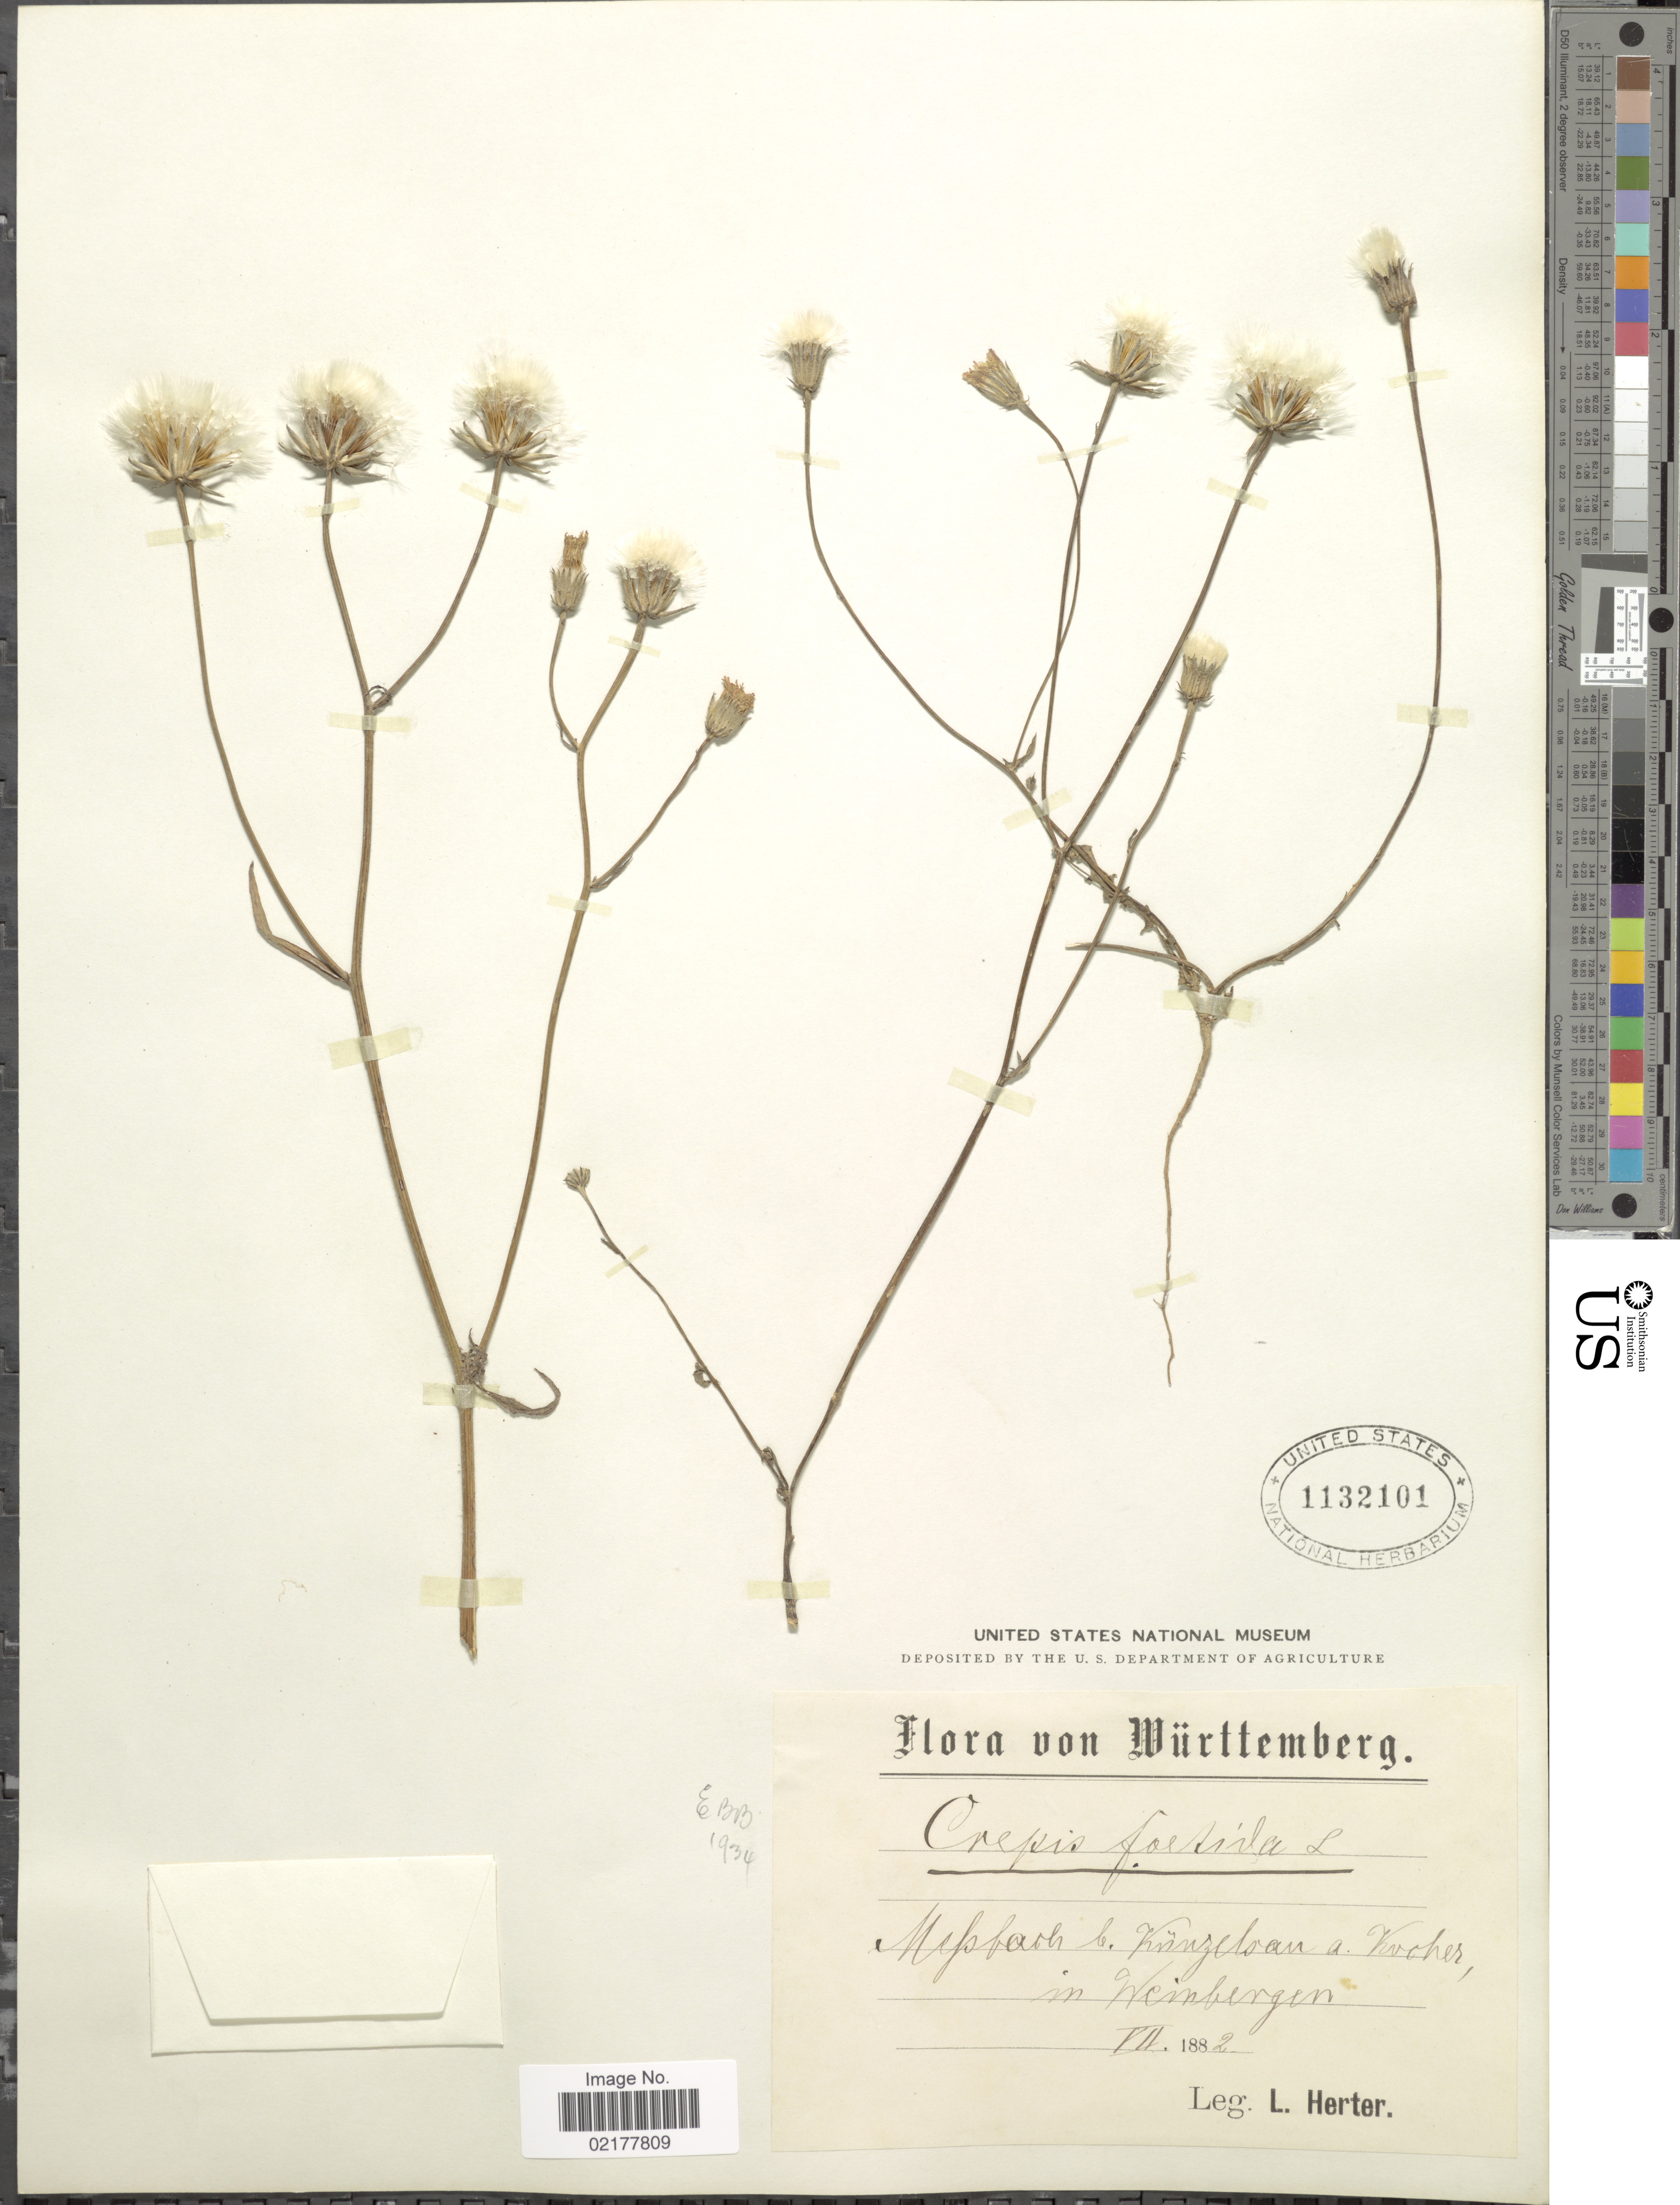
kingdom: Plantae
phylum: Tracheophyta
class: Magnoliopsida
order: Asterales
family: Asteraceae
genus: Crepis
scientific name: Crepis foetida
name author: L.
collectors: L. Herter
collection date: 1882-07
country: Germany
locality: Württemberg. in Weinbergen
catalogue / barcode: US 1132101